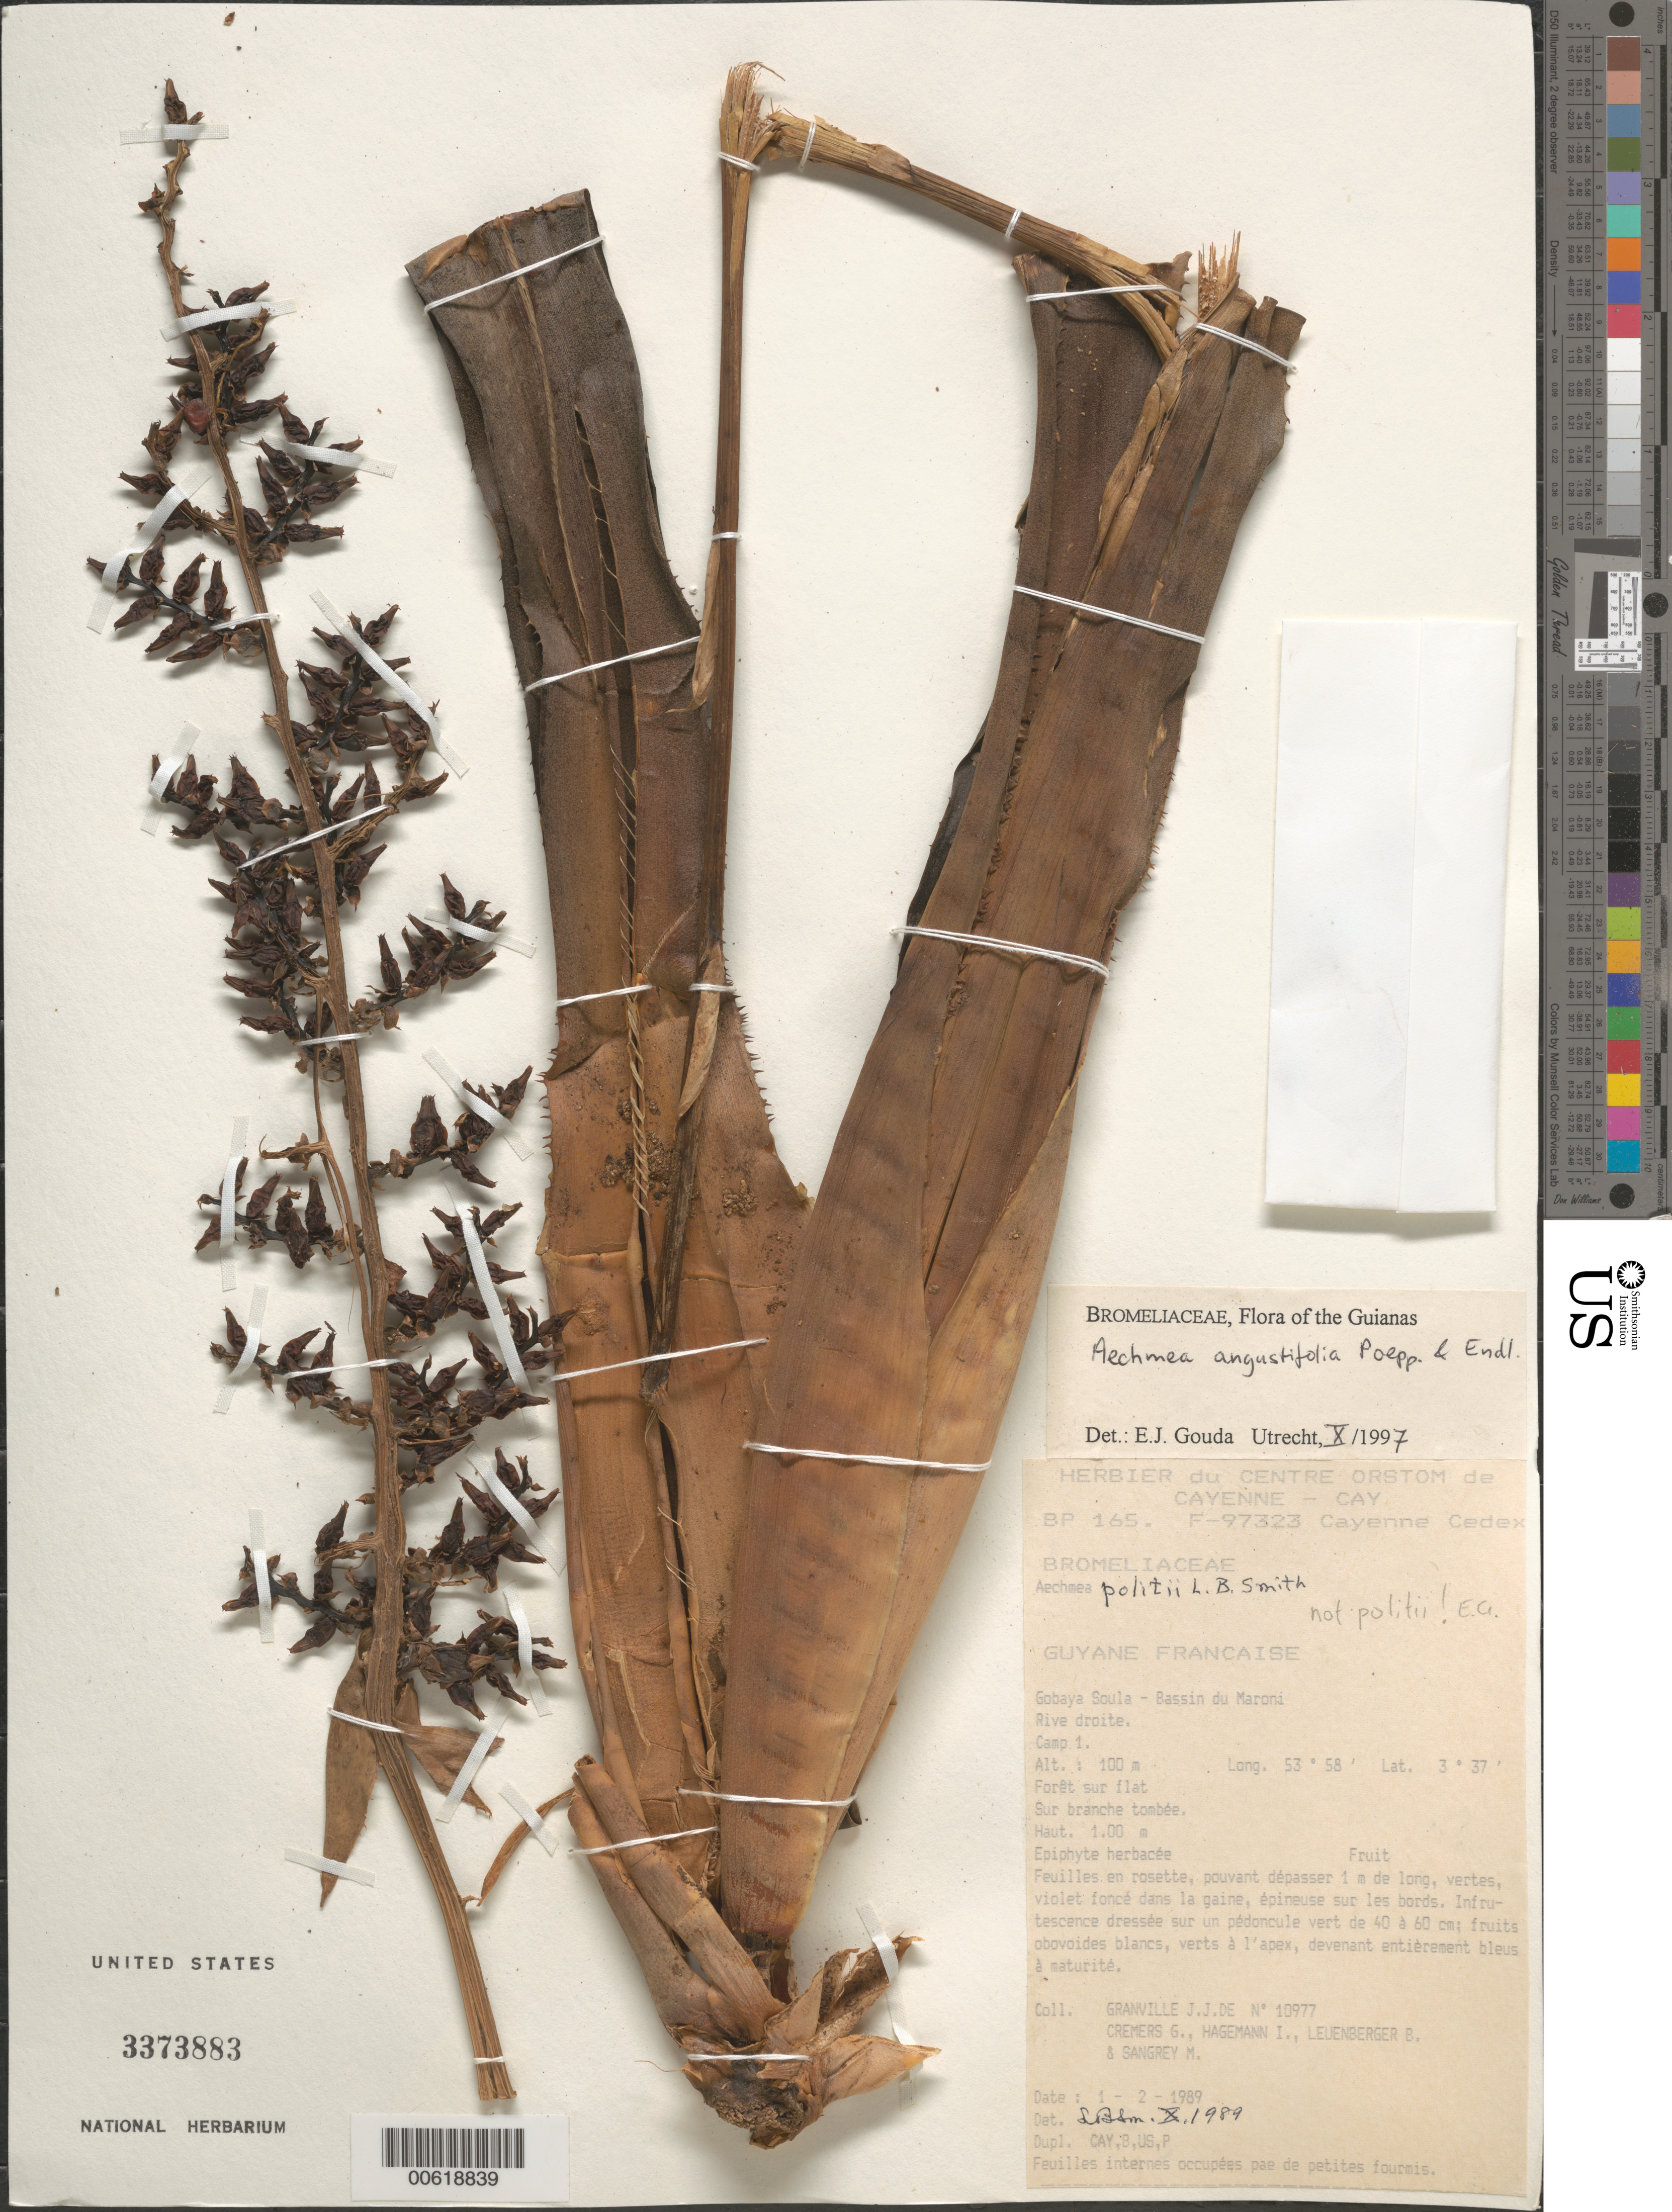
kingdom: Plantae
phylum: Tracheophyta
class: Liliopsida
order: Poales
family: Bromeliaceae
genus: Aechmea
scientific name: Aechmea angustifolia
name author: Poepp. & Endl.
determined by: Gouda, E. J.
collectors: J.-J. de Granville, G. Cremers, J. Hagemann, B. E. Leuenberger & M. S. Sangrey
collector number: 10977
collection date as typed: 1-Feb-89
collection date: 1989-02-01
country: French Guiana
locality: Gobaya Soula, Bassin du Maroni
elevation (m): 100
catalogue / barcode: US 3373883